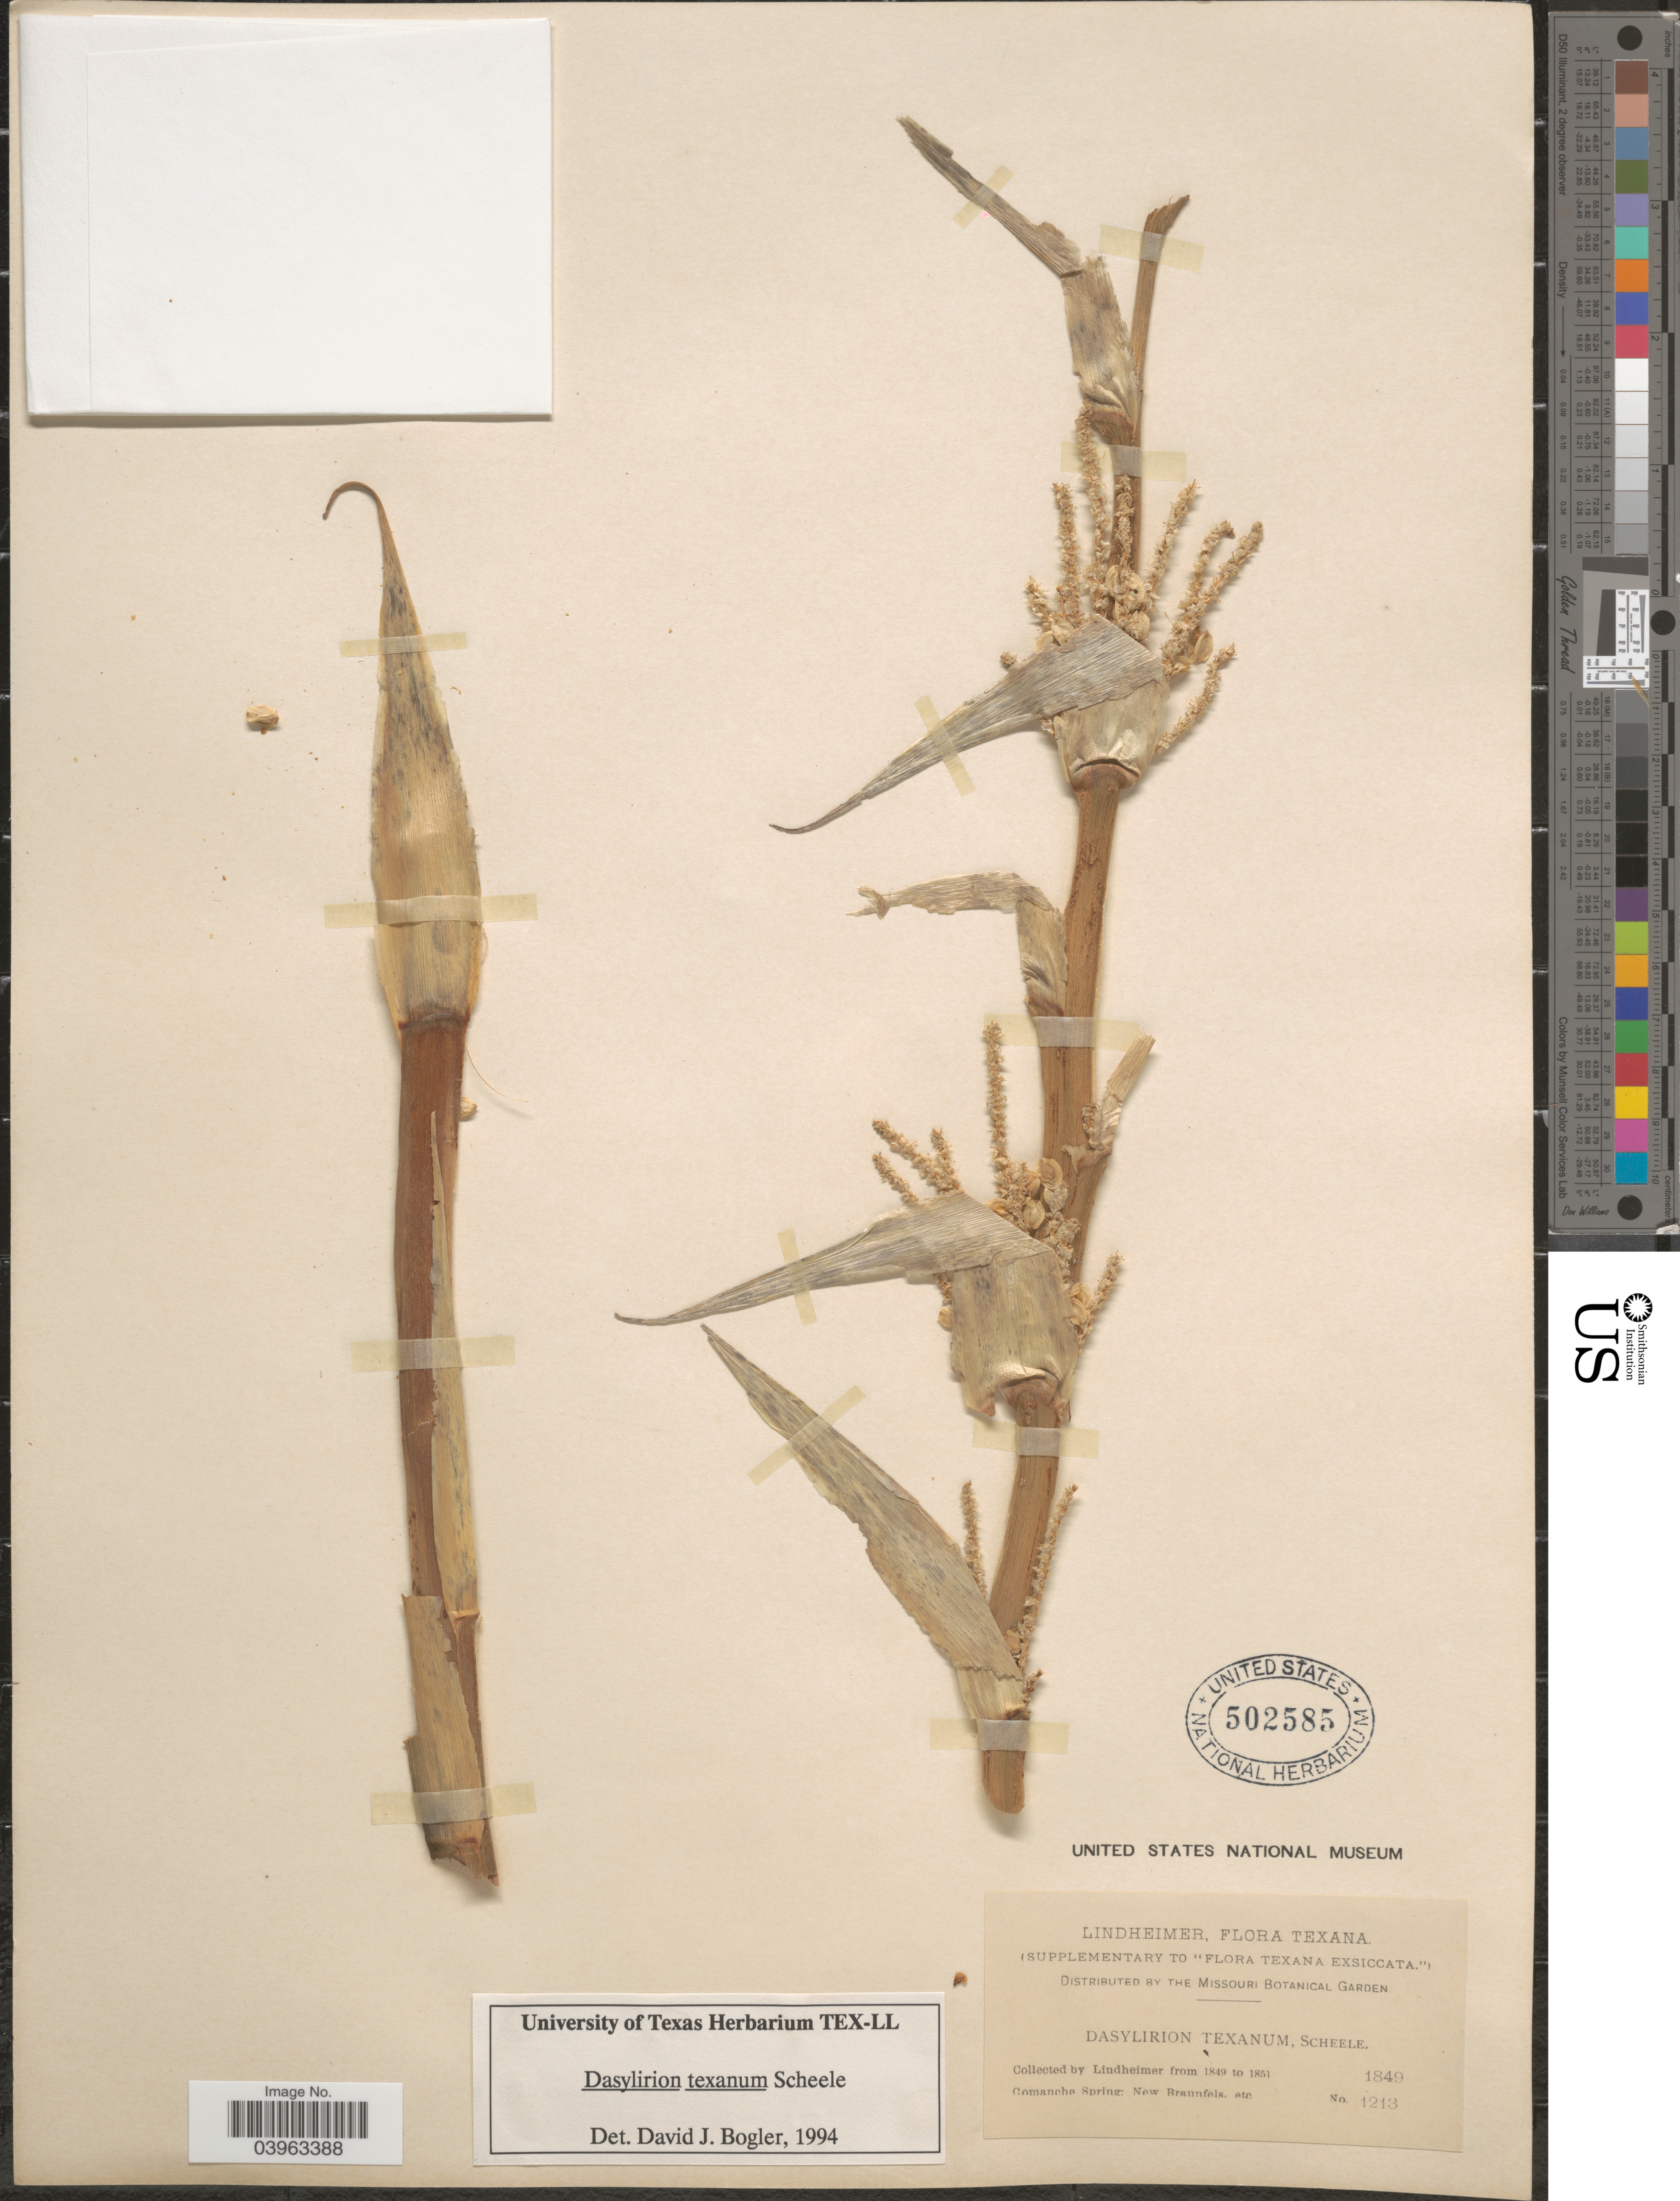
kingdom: Plantae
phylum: Tracheophyta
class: Liliopsida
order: Asparagales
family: Asparagaceae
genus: Dasylirion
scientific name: Dasylirion texanum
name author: Scheele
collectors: -. Lindheimer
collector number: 1213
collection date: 1849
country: United States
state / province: Texas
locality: Comanche Spring: New Braunfels.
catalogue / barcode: US 502585